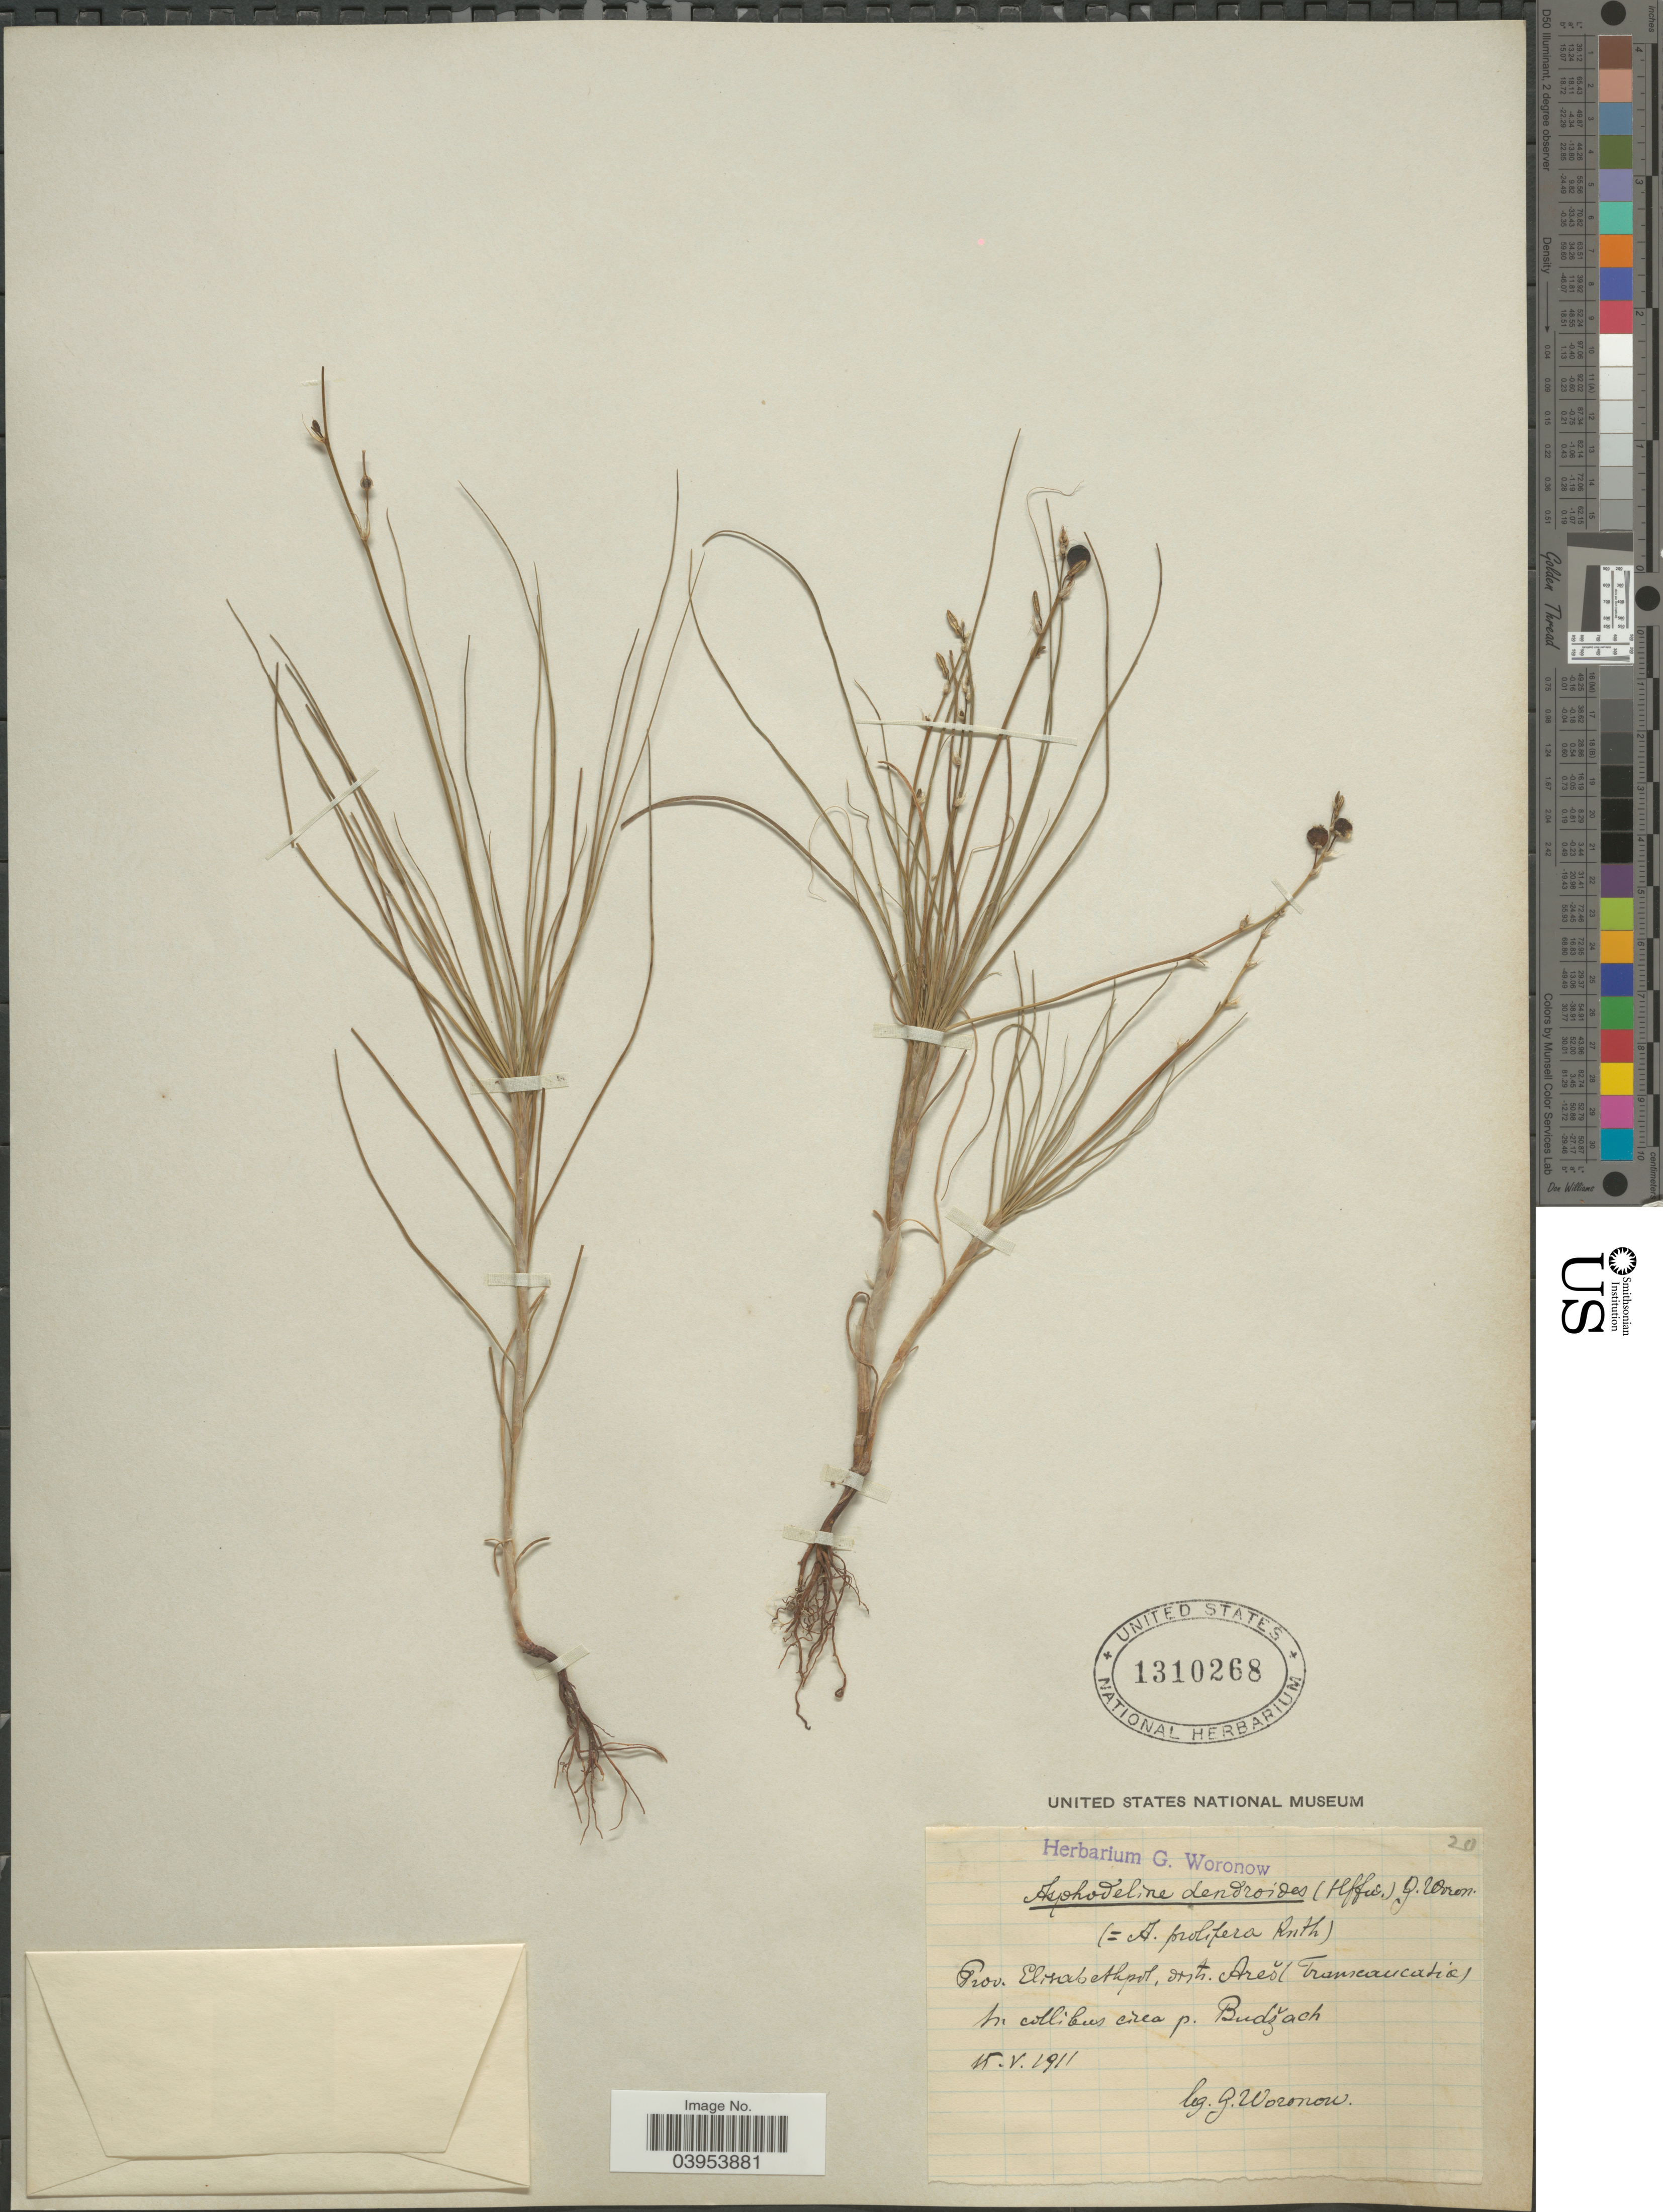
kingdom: Plantae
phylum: Tracheophyta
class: Liliopsida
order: Asparagales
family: Asphodelaceae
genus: Asphodeline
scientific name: Asphodeline dendroides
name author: Woronow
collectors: G. Woronow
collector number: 20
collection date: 1911-05-15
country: Azerbaijan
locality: Prov. Elisabethpol, distr. Areš (Tamcaucatia [interpreted]). In collibus circa p. Budžach.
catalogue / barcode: US 1310268